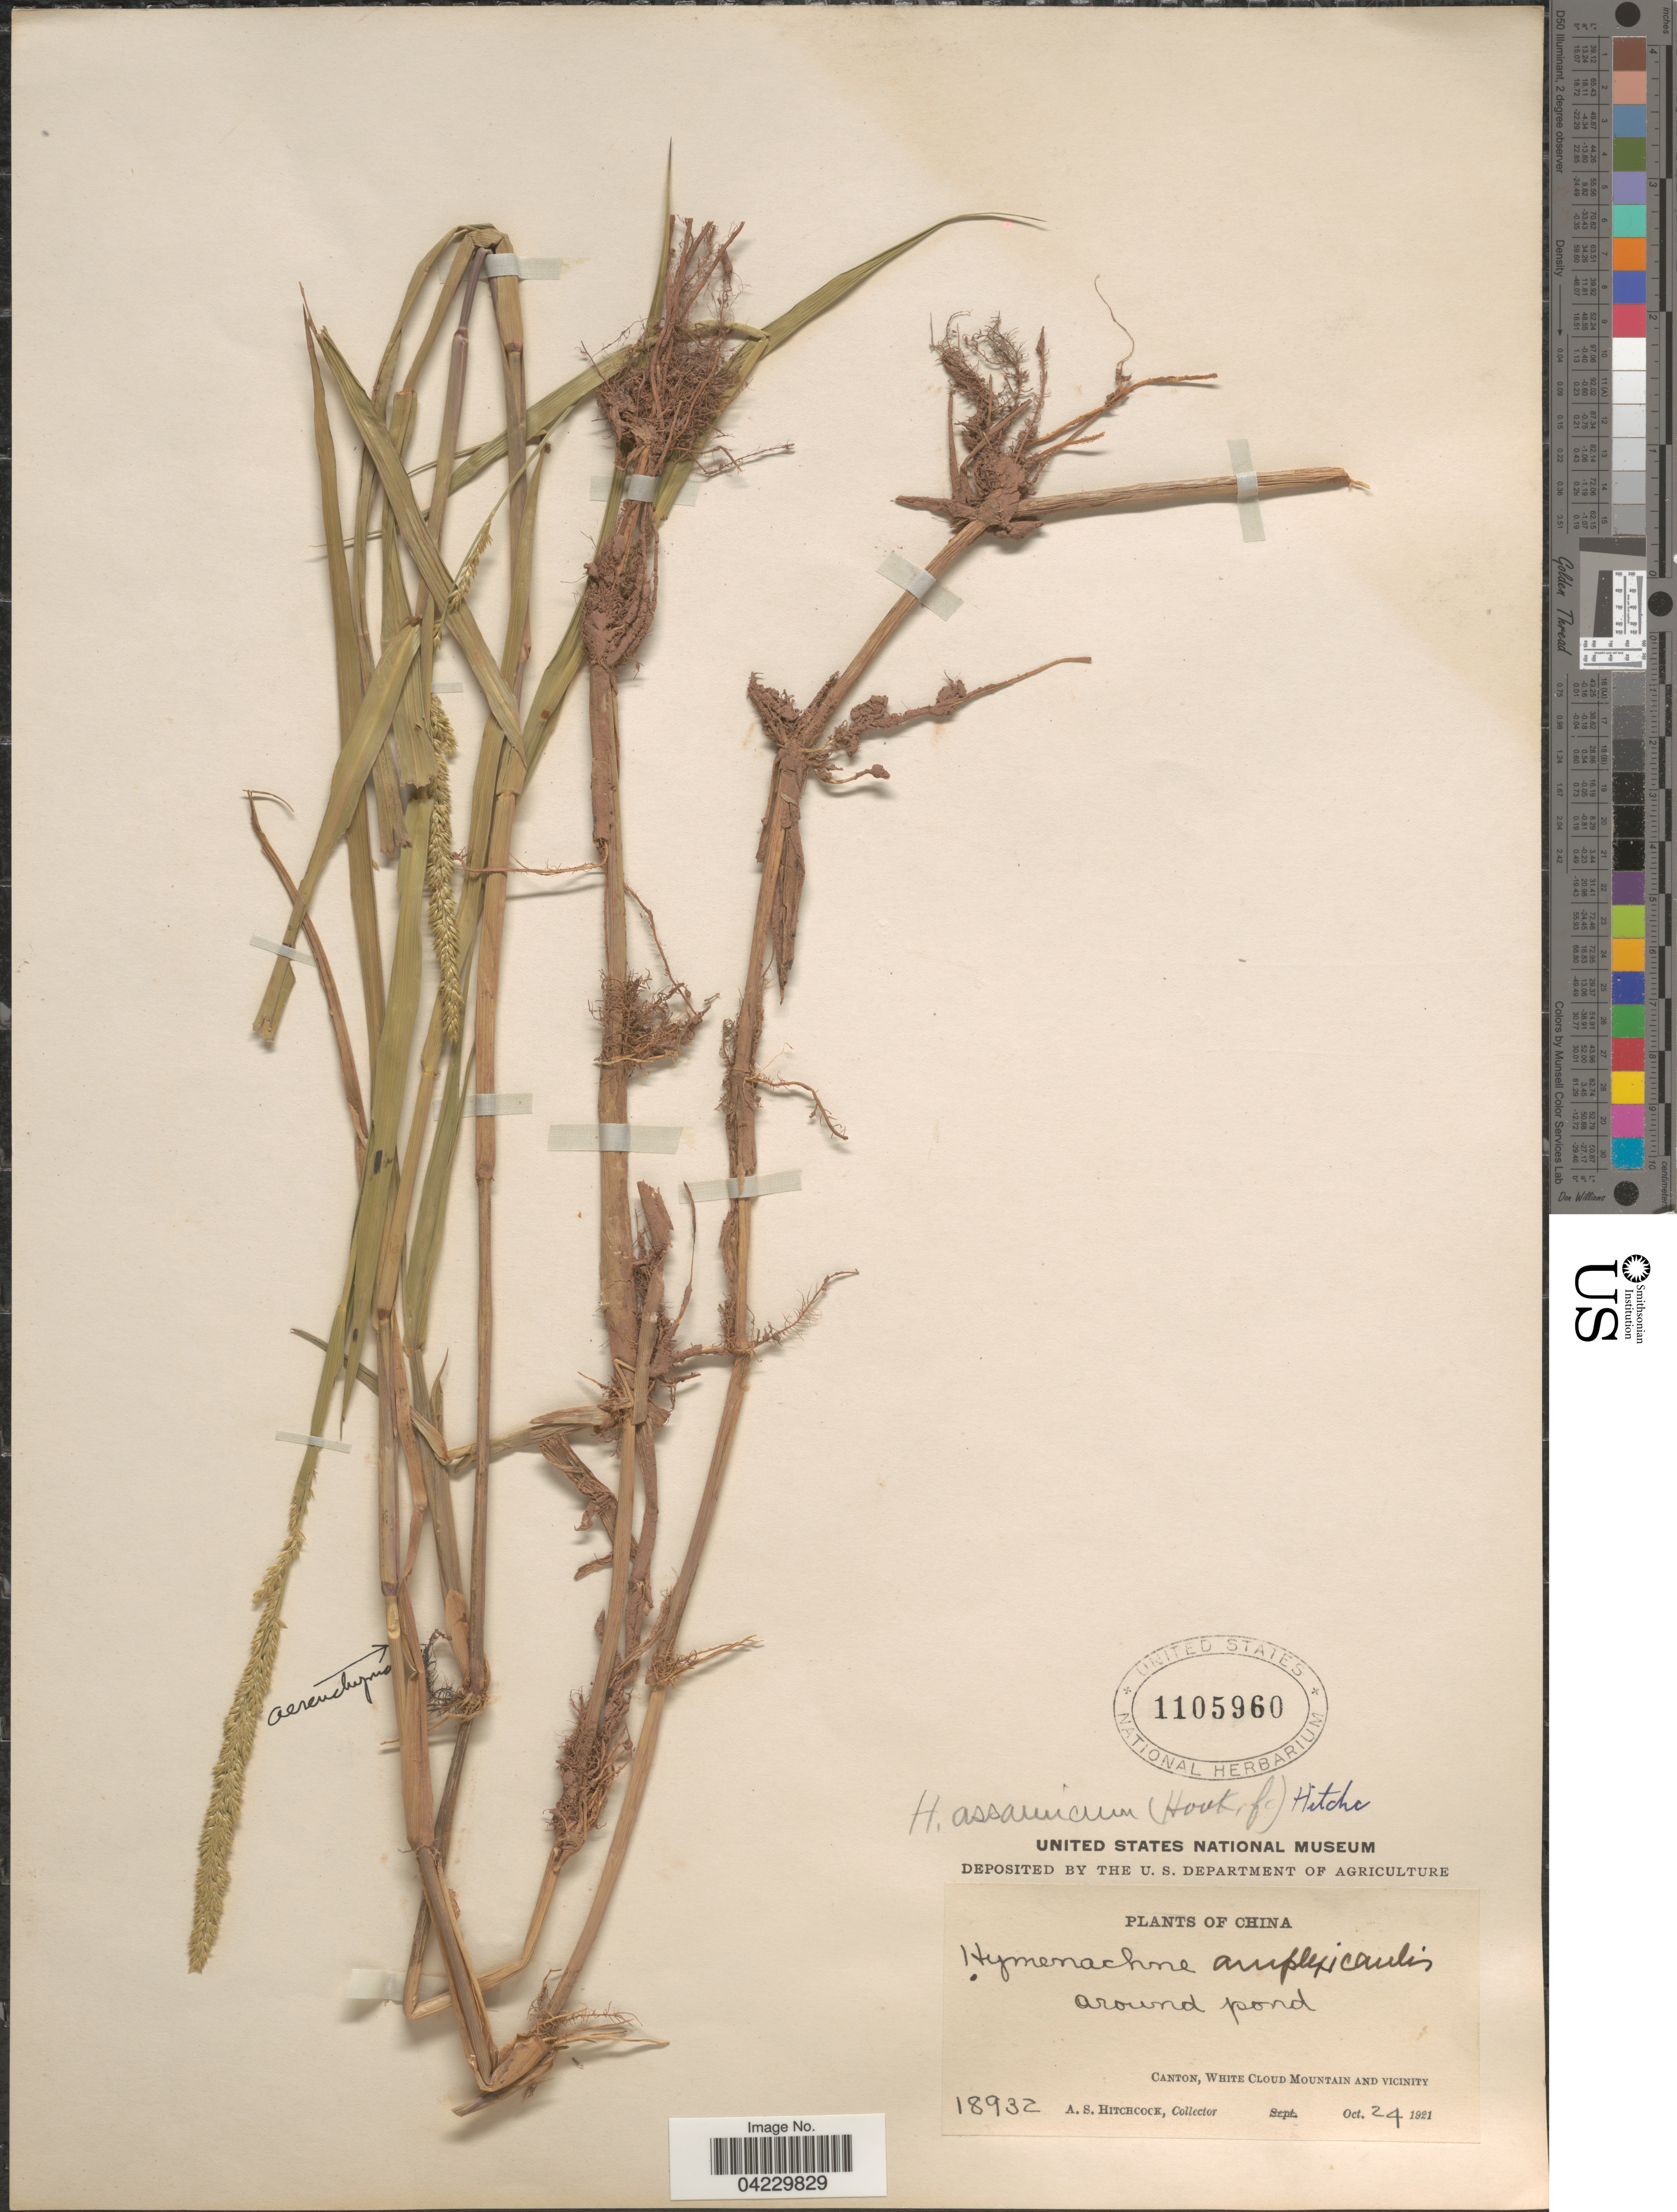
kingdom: Plantae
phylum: Tracheophyta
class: Liliopsida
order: Poales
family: Poaceae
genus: Hymenachne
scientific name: Hymenachne assamica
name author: (Hook. f.) Hitchc.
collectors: A. S. Hitchcock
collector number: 18932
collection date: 1921-10-24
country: China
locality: Around pond. Canton, White Cloud Mountain and vicinity.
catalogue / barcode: US 1105960